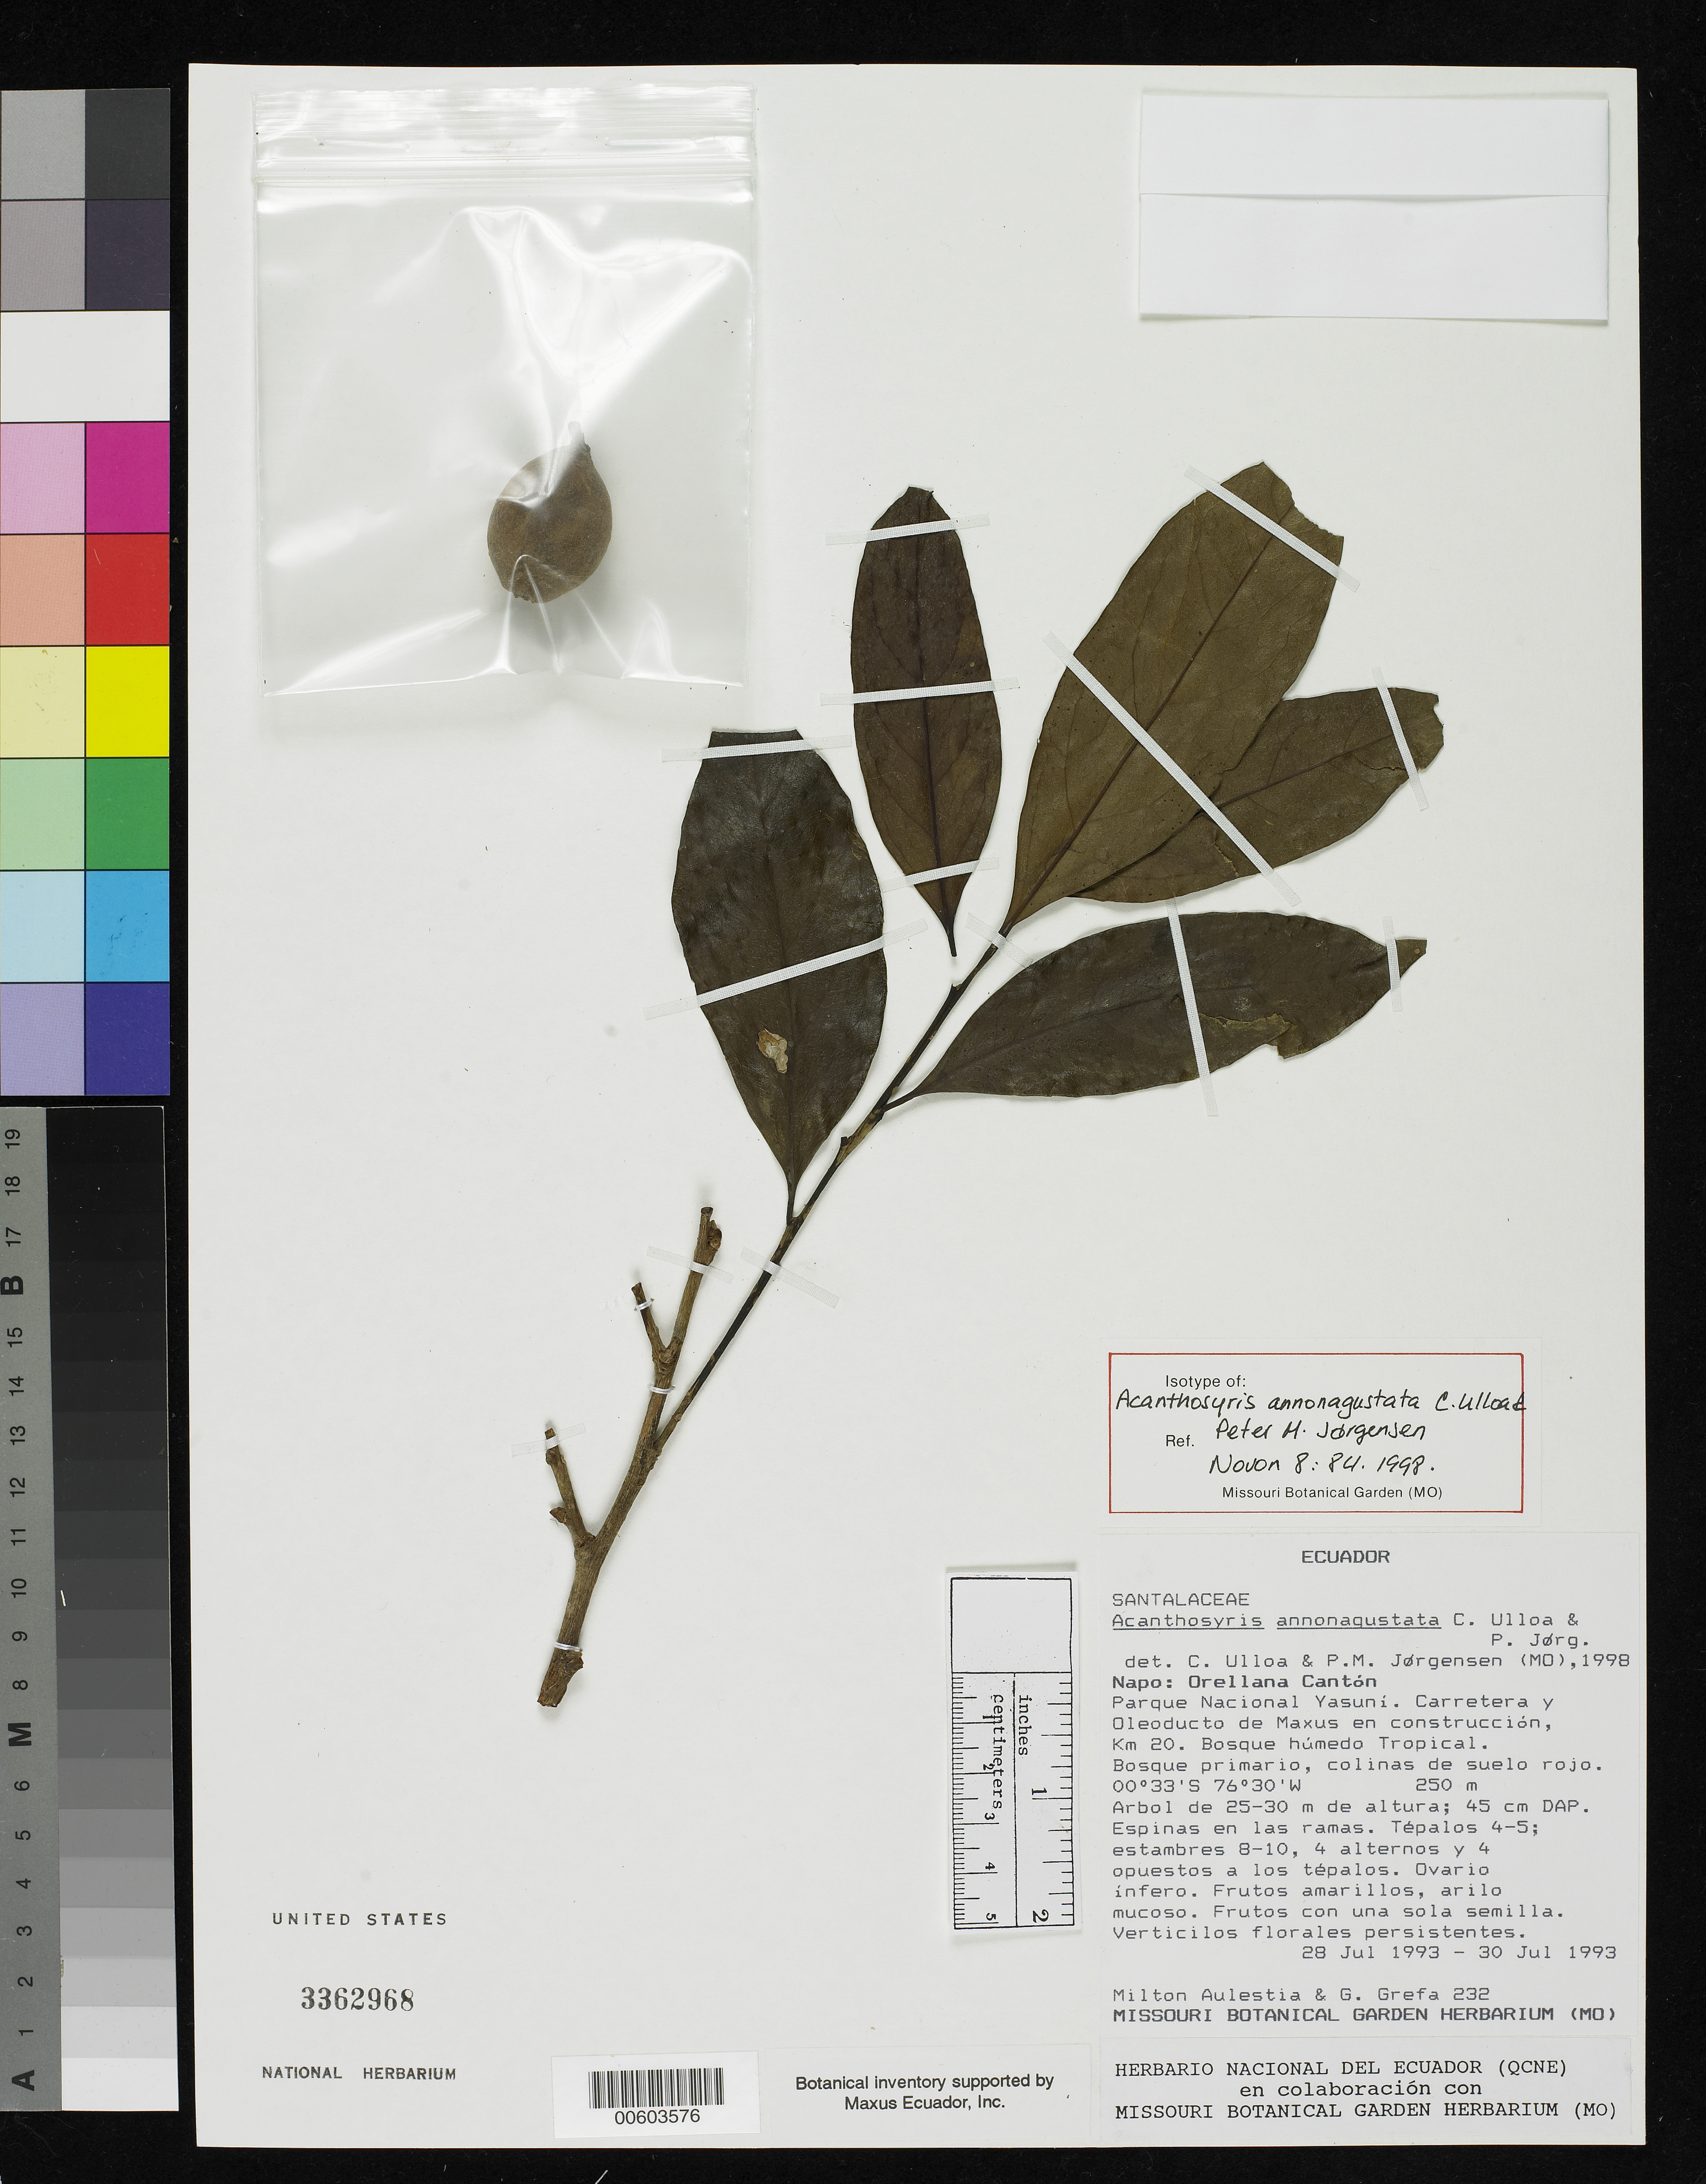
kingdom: Plantae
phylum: Tracheophyta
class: Magnoliopsida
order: Santalales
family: Cervantesiaceae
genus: Acanthosyris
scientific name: Acanthosyris annonagustata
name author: C. Ulloa & P. Jørg.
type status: Isotype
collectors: M. Aulestia & G. Grefa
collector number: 232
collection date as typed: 28 Jul 1993 to 30 Jul 1993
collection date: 1993-07-28/1993-07-30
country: Ecuador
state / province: Napo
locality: Orellana Canton, Parque Nacional Yusani, Carretera & oleoducto de Maxus en construccion, km 20.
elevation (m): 250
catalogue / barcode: US 3362968